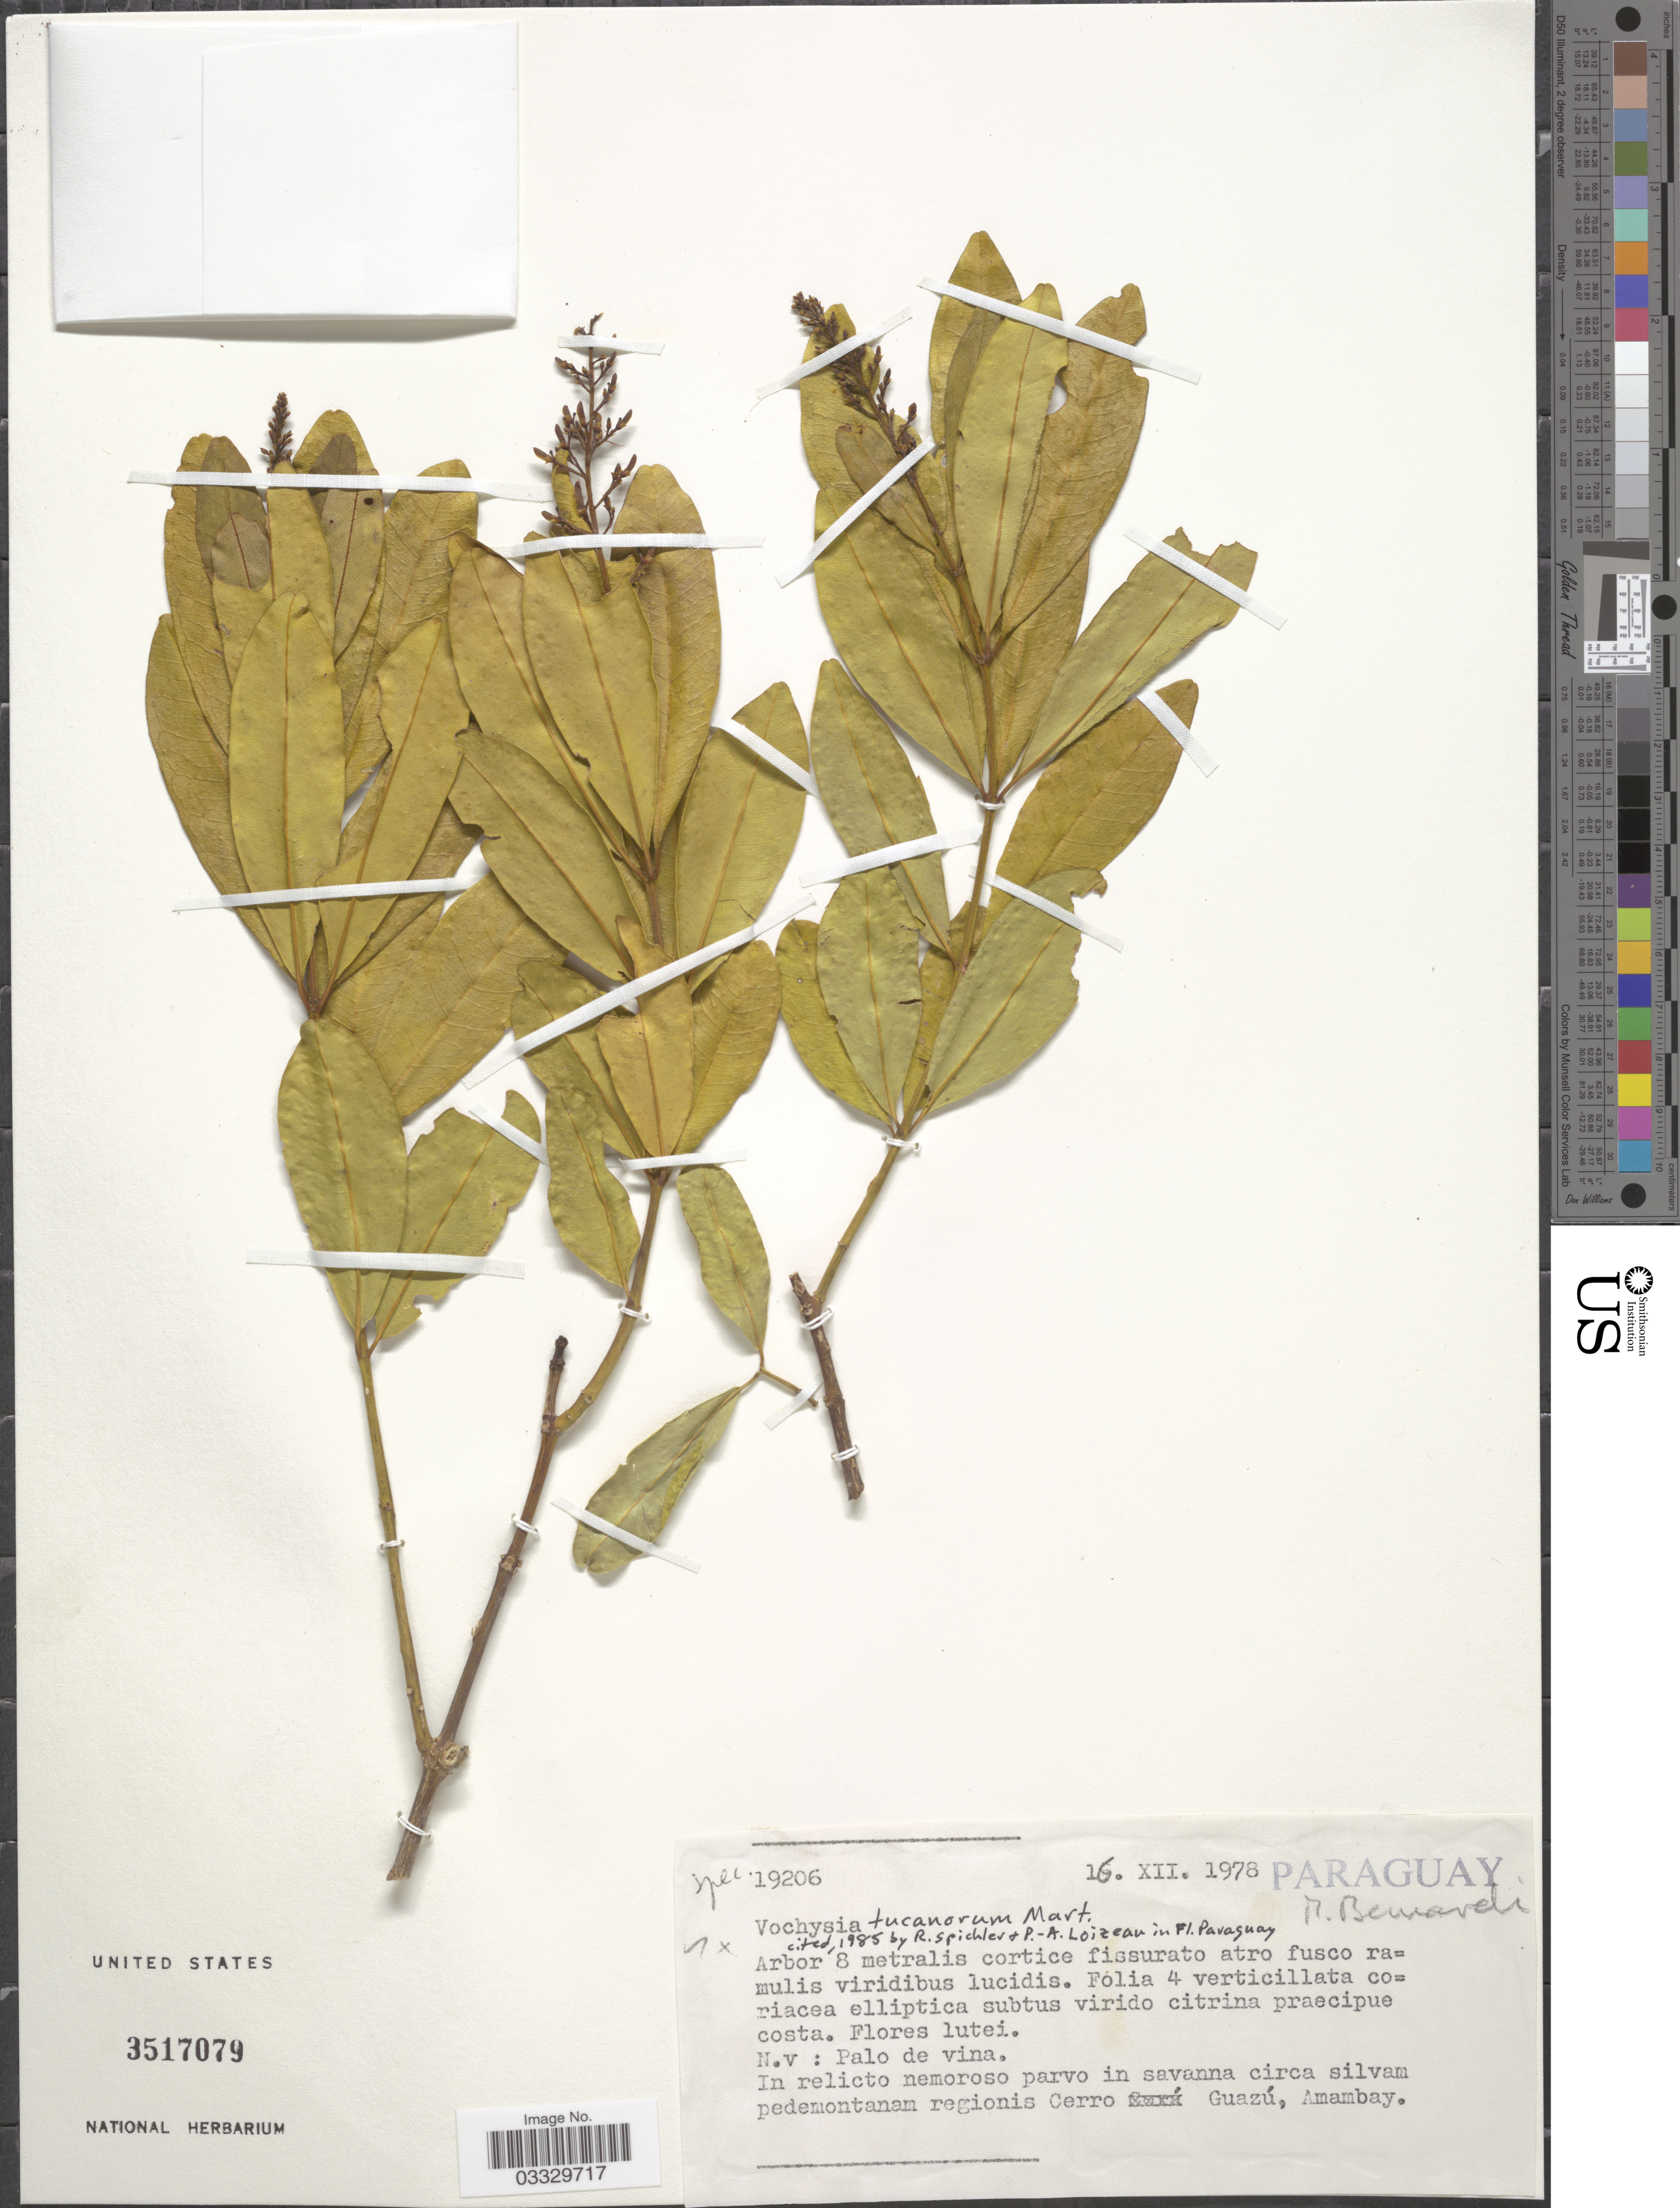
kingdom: Plantae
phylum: Tracheophyta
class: Magnoliopsida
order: Myrtales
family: Vochysiaceae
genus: Vochysia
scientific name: Vochysia tucanorum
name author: Mart.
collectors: M. Bernardi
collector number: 19206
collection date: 1978-12-16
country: Paraguay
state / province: Amambay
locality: In relicto nemoroso parvo in savanna circa silvam pedemontanam regionis Cerro Guazú.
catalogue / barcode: US 3517079